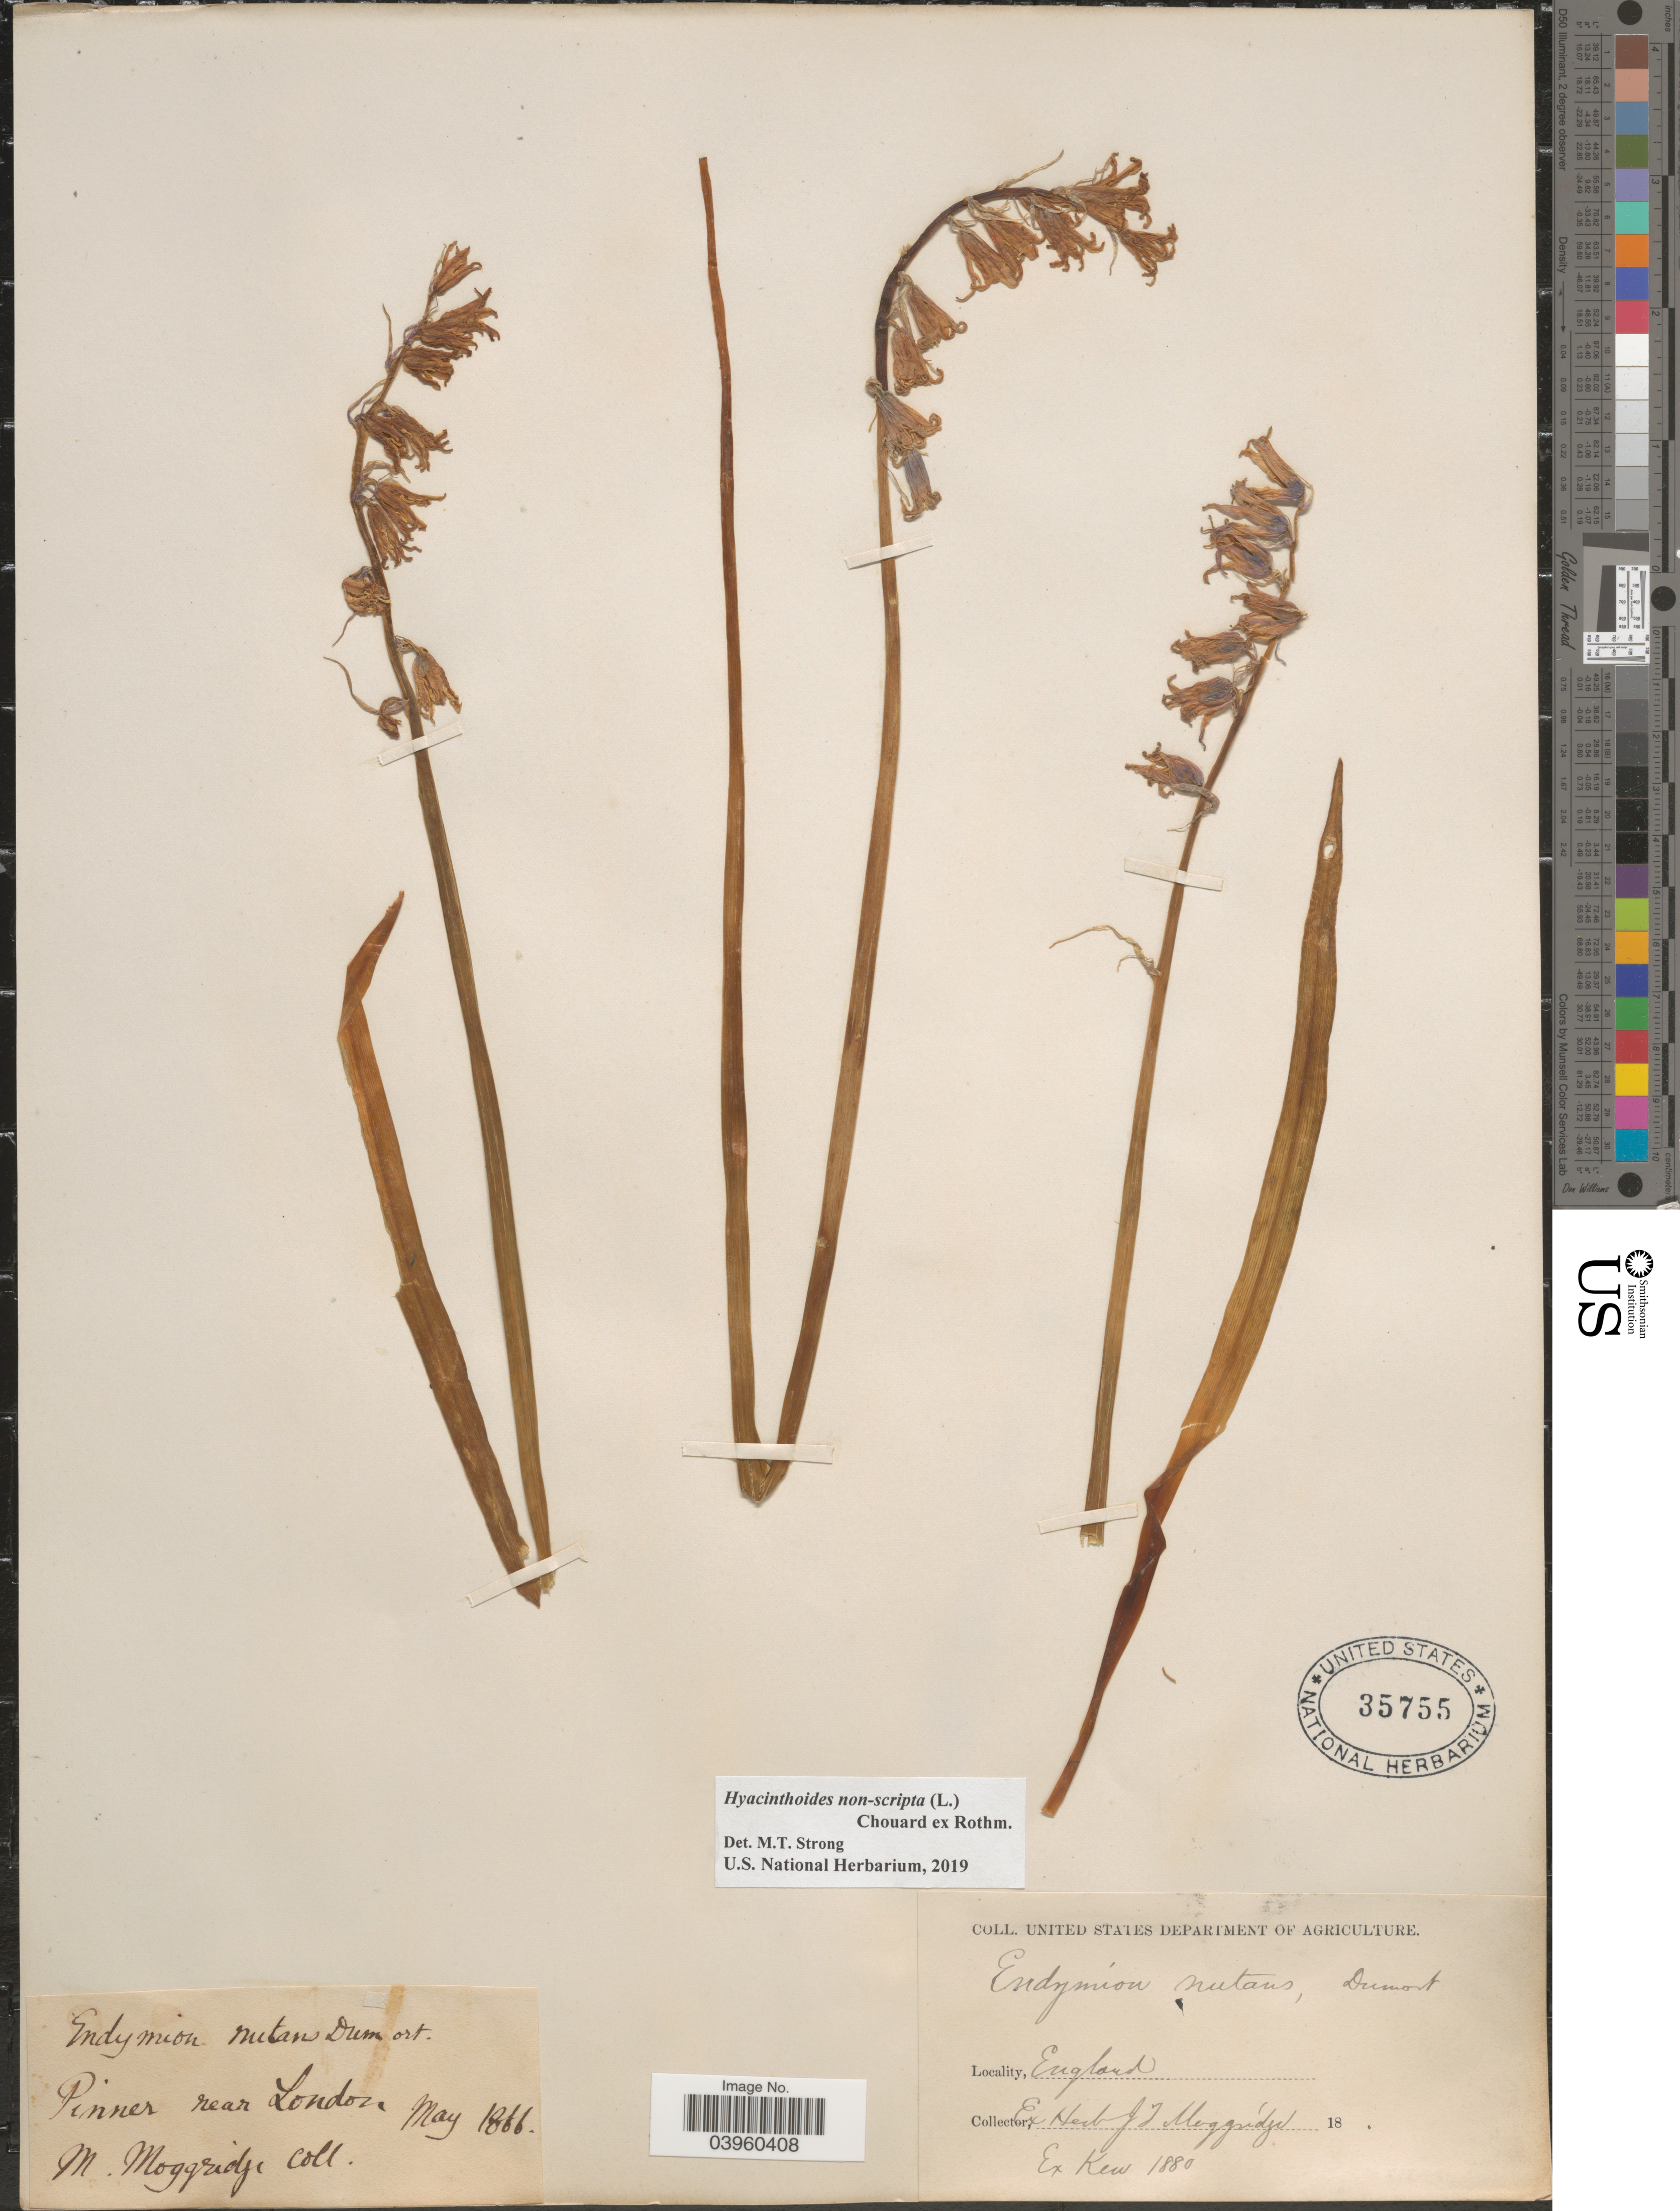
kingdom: Plantae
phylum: Tracheophyta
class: Liliopsida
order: Asparagales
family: Asparagaceae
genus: Hyacinthoides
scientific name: Hyacinthoides non-scripta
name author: (L.) Chouard ex Rothm.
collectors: M. Moggridge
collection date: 1866-05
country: United Kingdom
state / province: England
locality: Pinner near London.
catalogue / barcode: US 35755